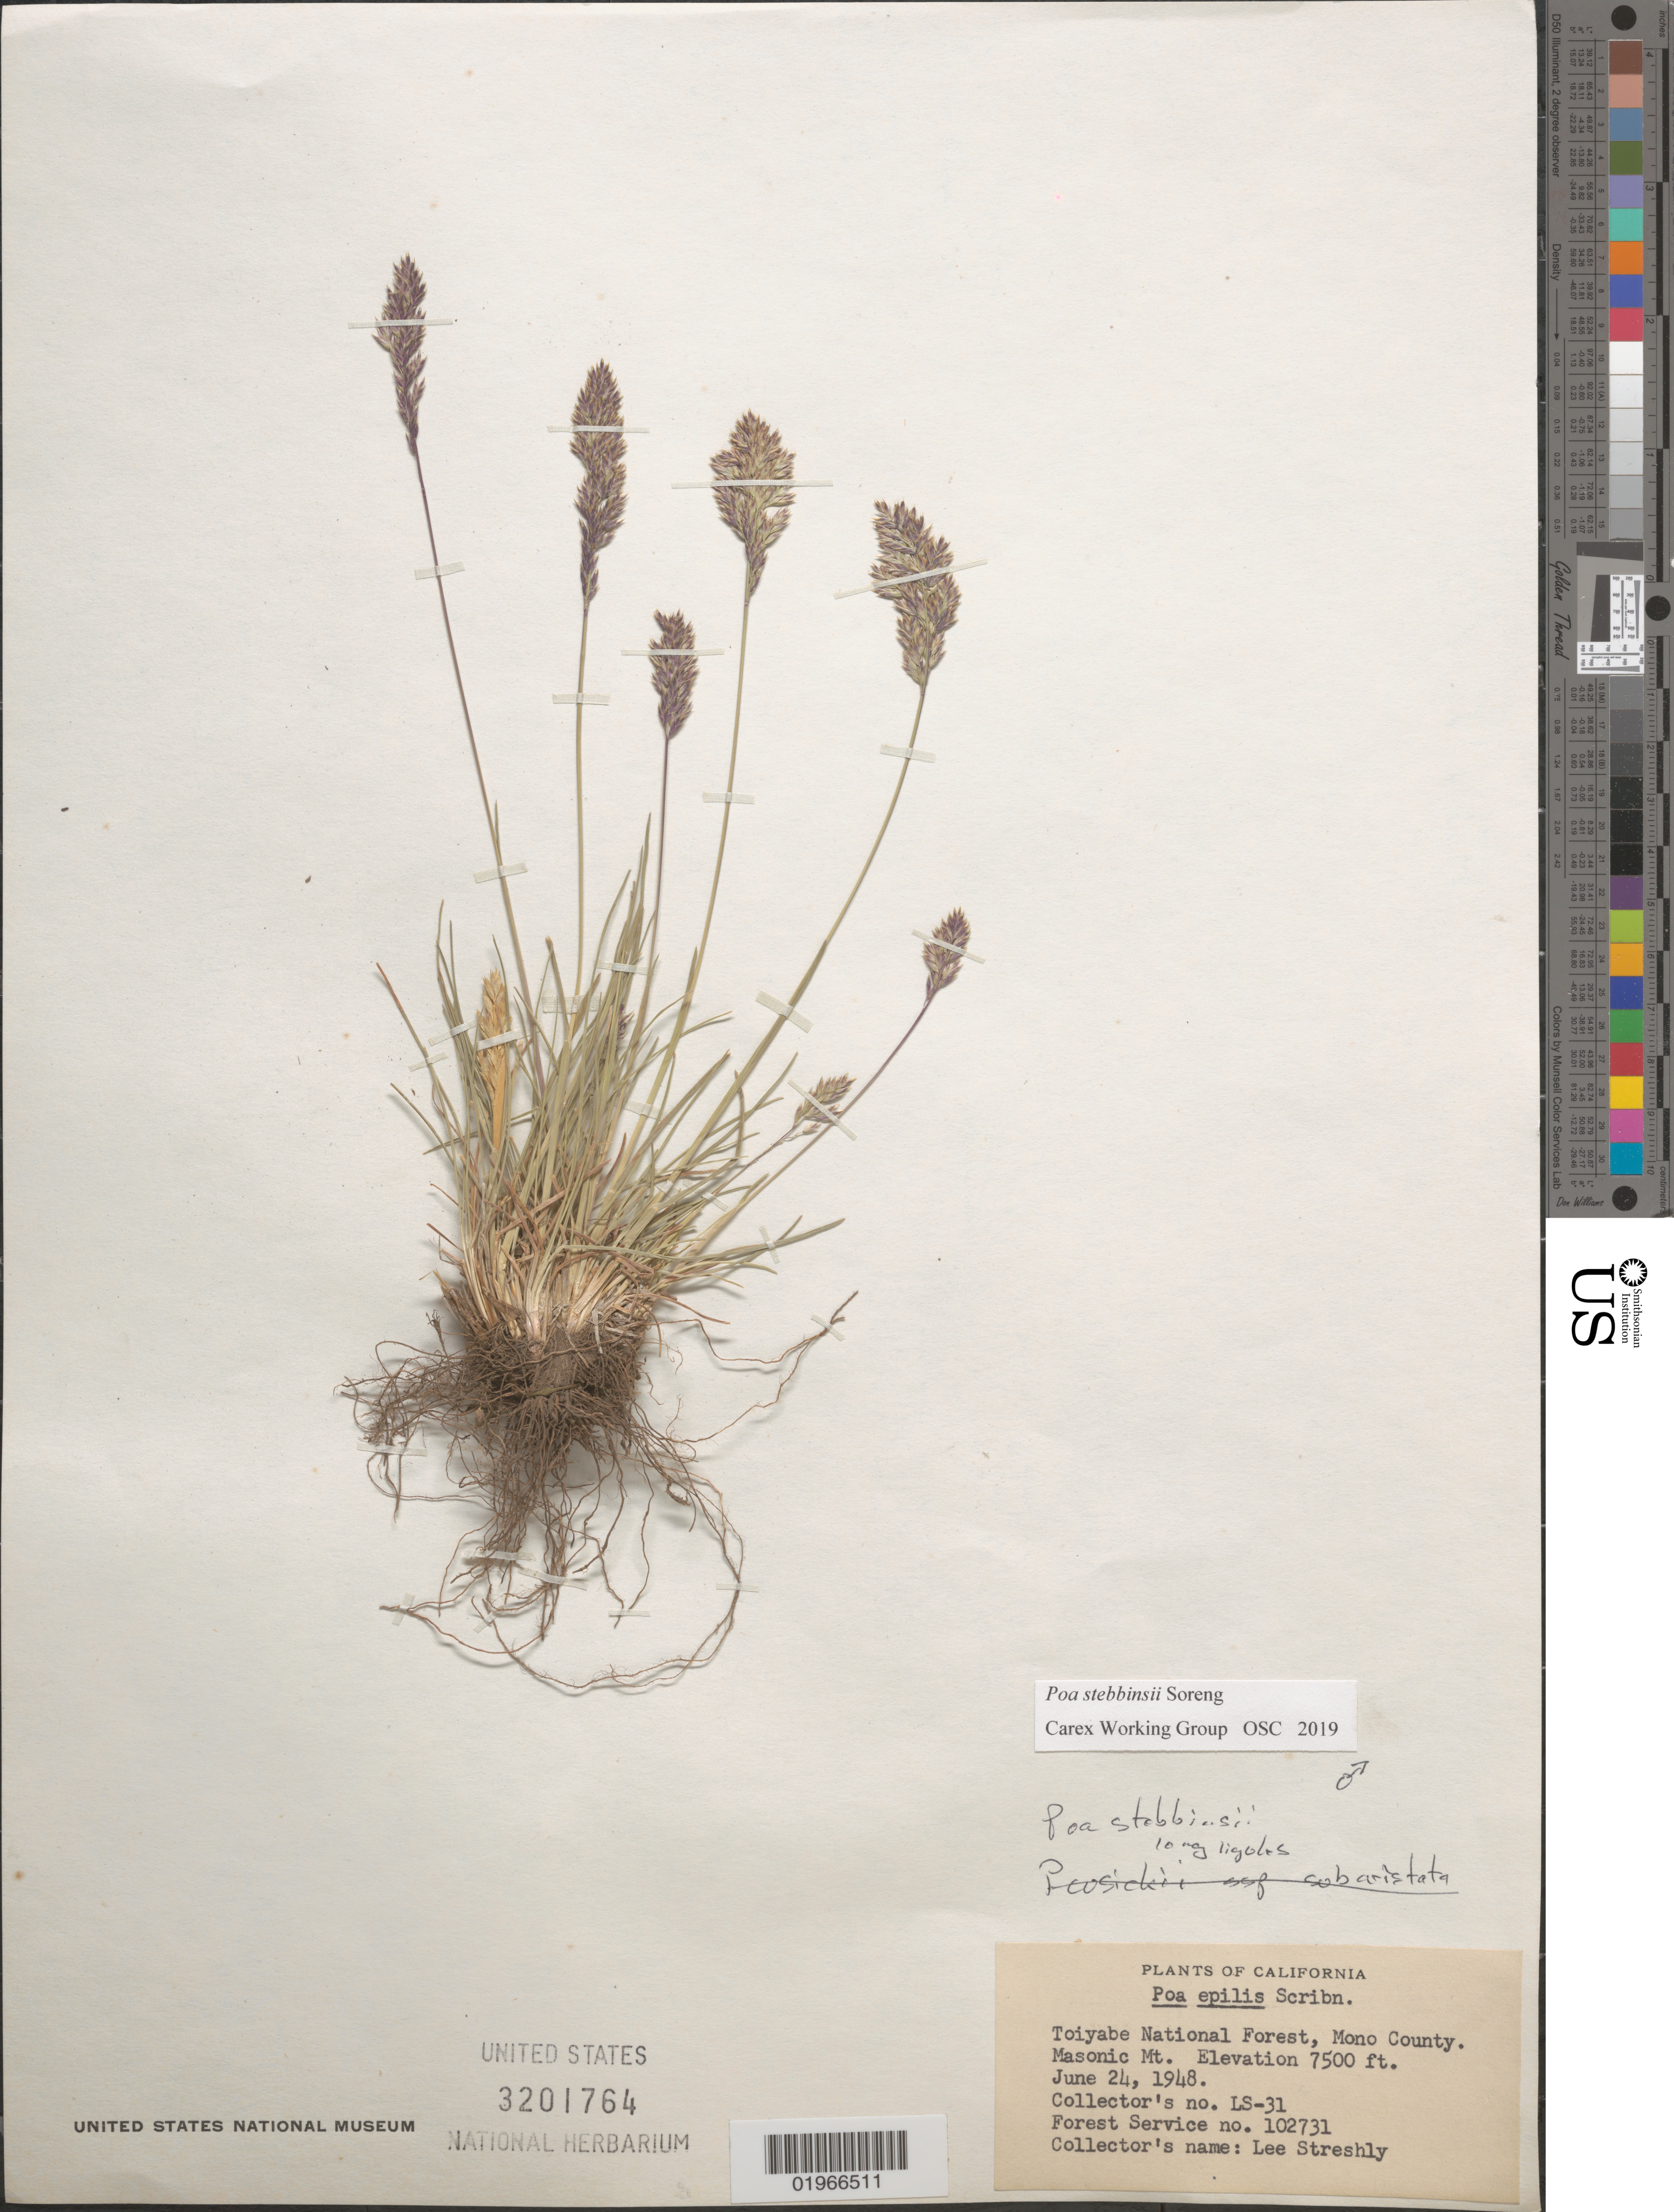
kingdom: Plantae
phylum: Tracheophyta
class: Liliopsida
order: Poales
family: Poaceae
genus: Poa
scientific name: Poa stebbinsii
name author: Soreng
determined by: Soreng, Robert J., Research Associate (BOT), Smithsonian Institution - National Museum of Natural History (UNITED STATES)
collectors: L. Streshly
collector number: LS-31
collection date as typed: June 24, 1948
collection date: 1948-06-24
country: United States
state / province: California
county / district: Mono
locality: Masonic Mt.,Toiyabe National Forest.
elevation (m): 2286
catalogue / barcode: US 3201764